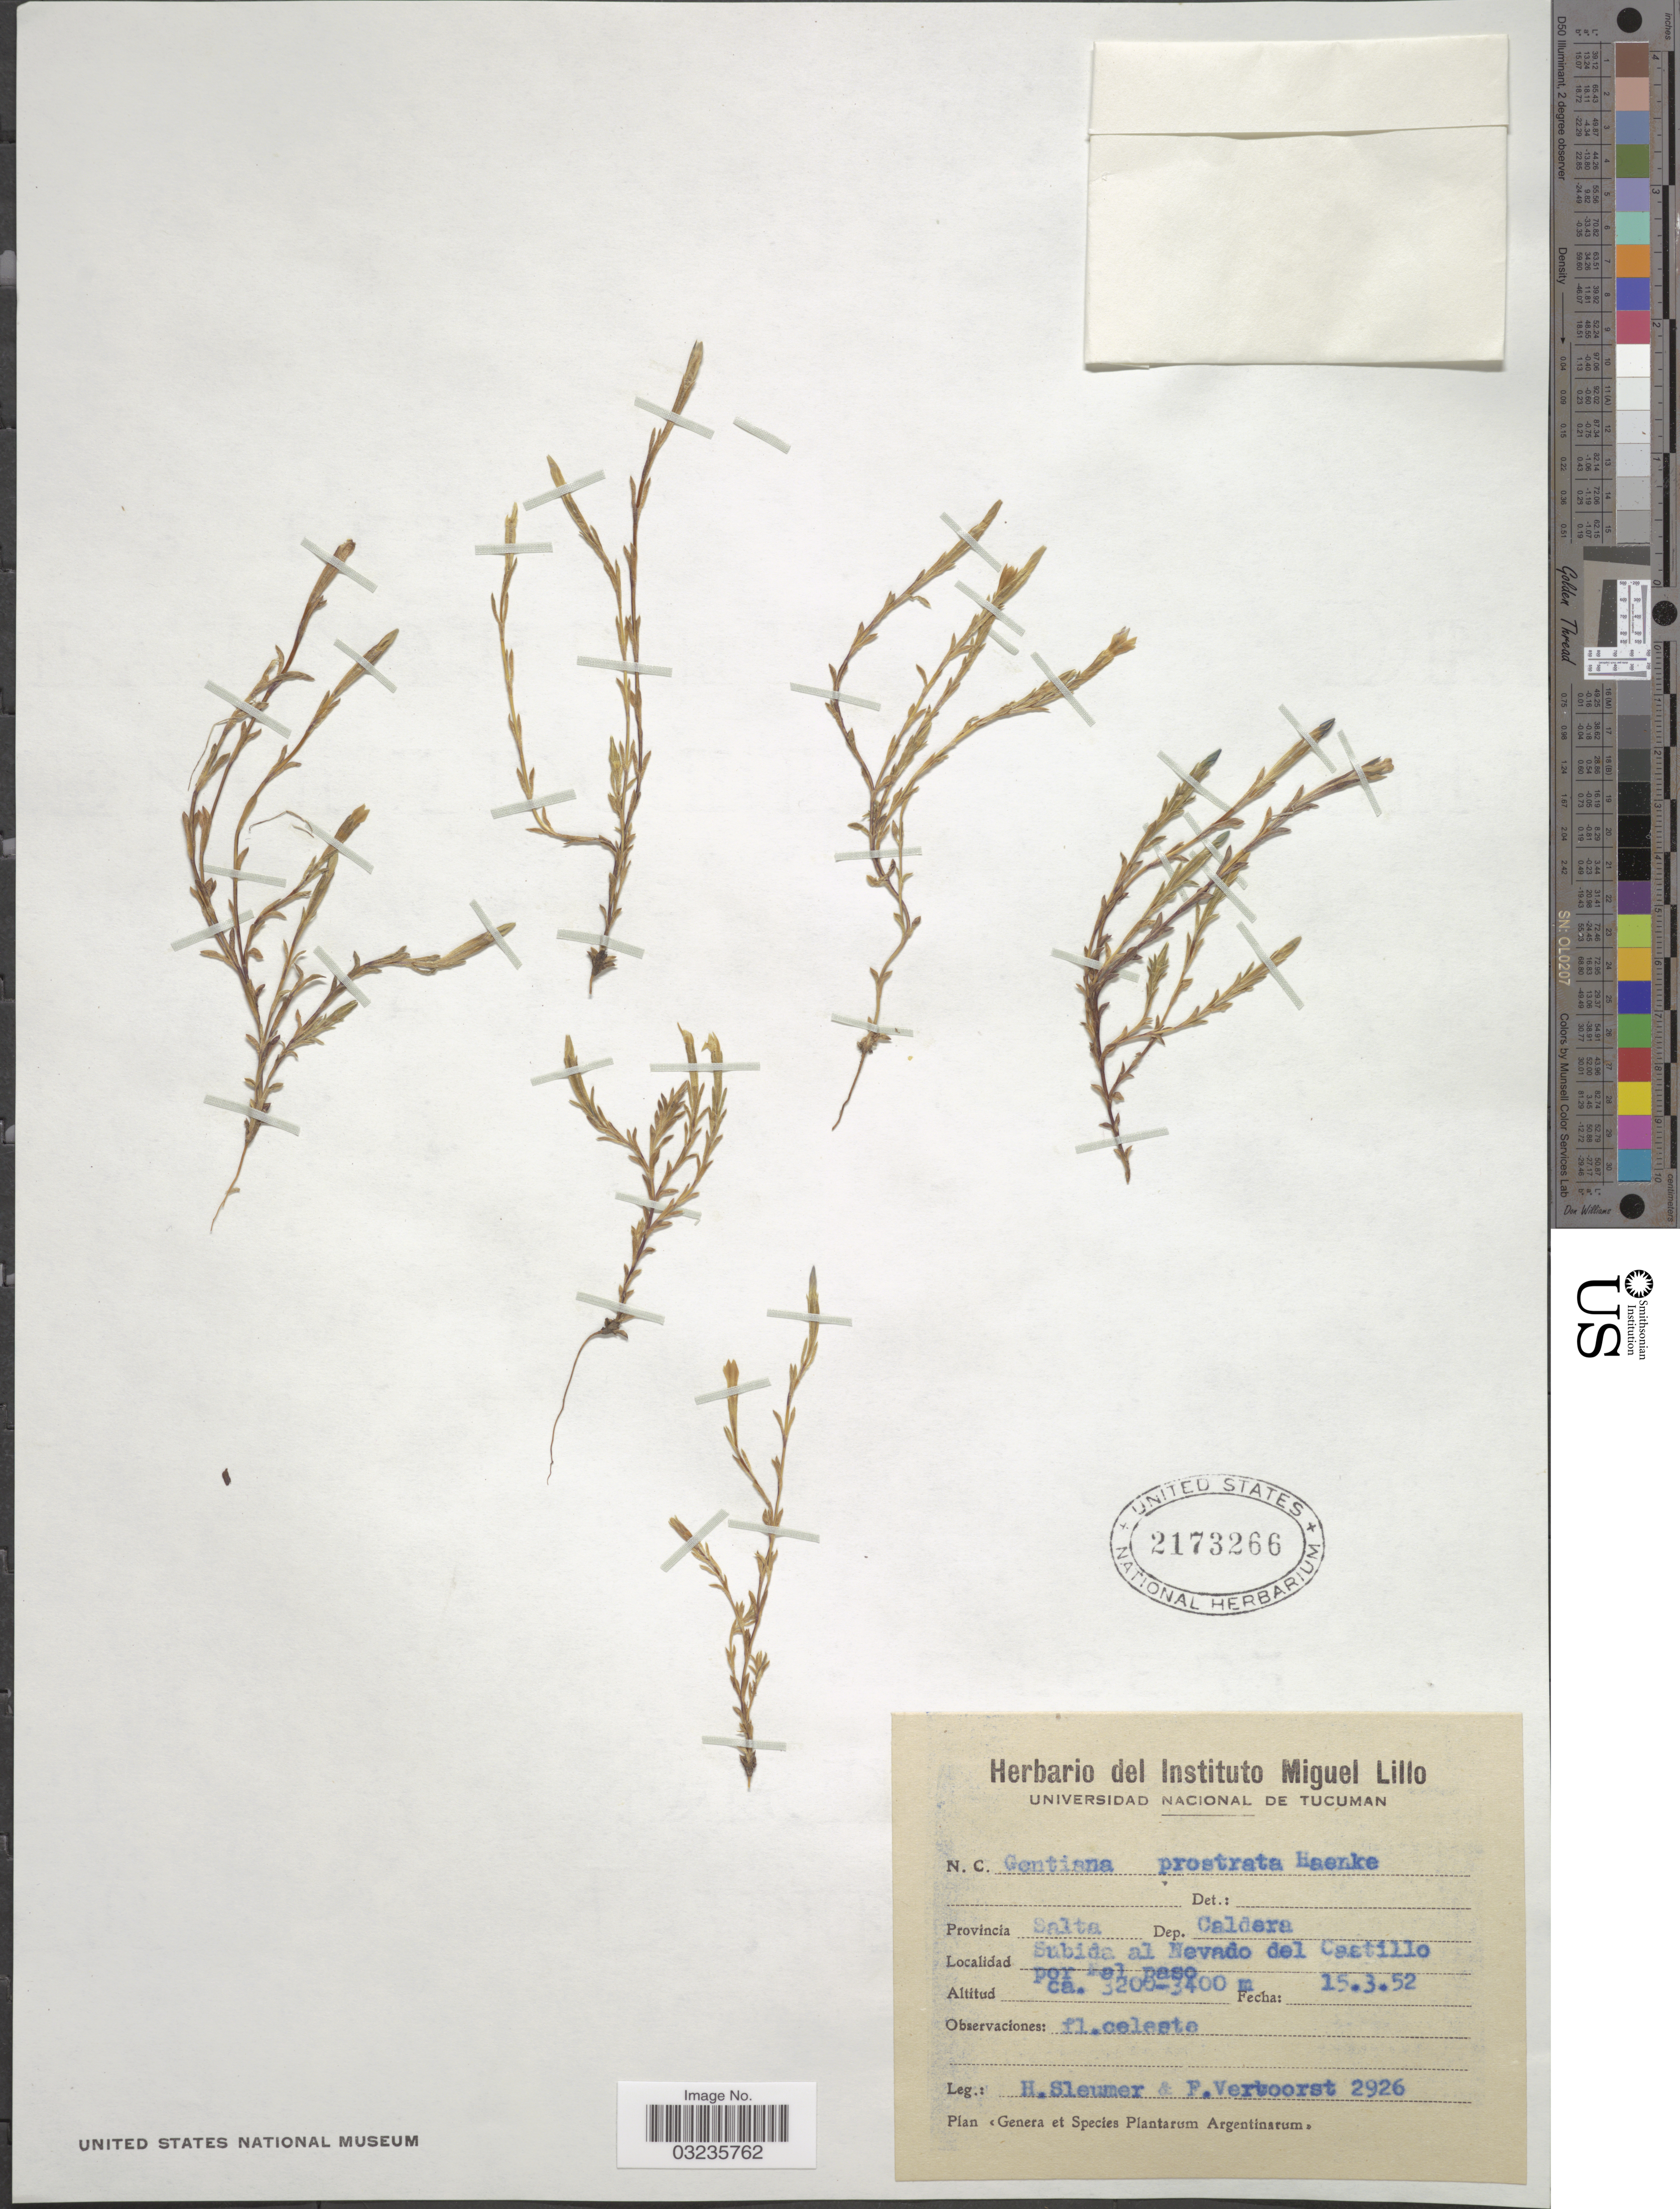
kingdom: Plantae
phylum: Tracheophyta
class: Magnoliopsida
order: Gentianales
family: Gentianaceae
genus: Gentiana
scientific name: Gentiana prostrata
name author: Haenke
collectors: H. O. Sleumer & F. Vervoorst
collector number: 2926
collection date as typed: Transcribed d/m/y: 15/3/52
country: Argentina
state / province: Salta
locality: Dep. Caldera. Subida al Nevado del Castillo por al paso.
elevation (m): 3200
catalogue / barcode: US 2173266